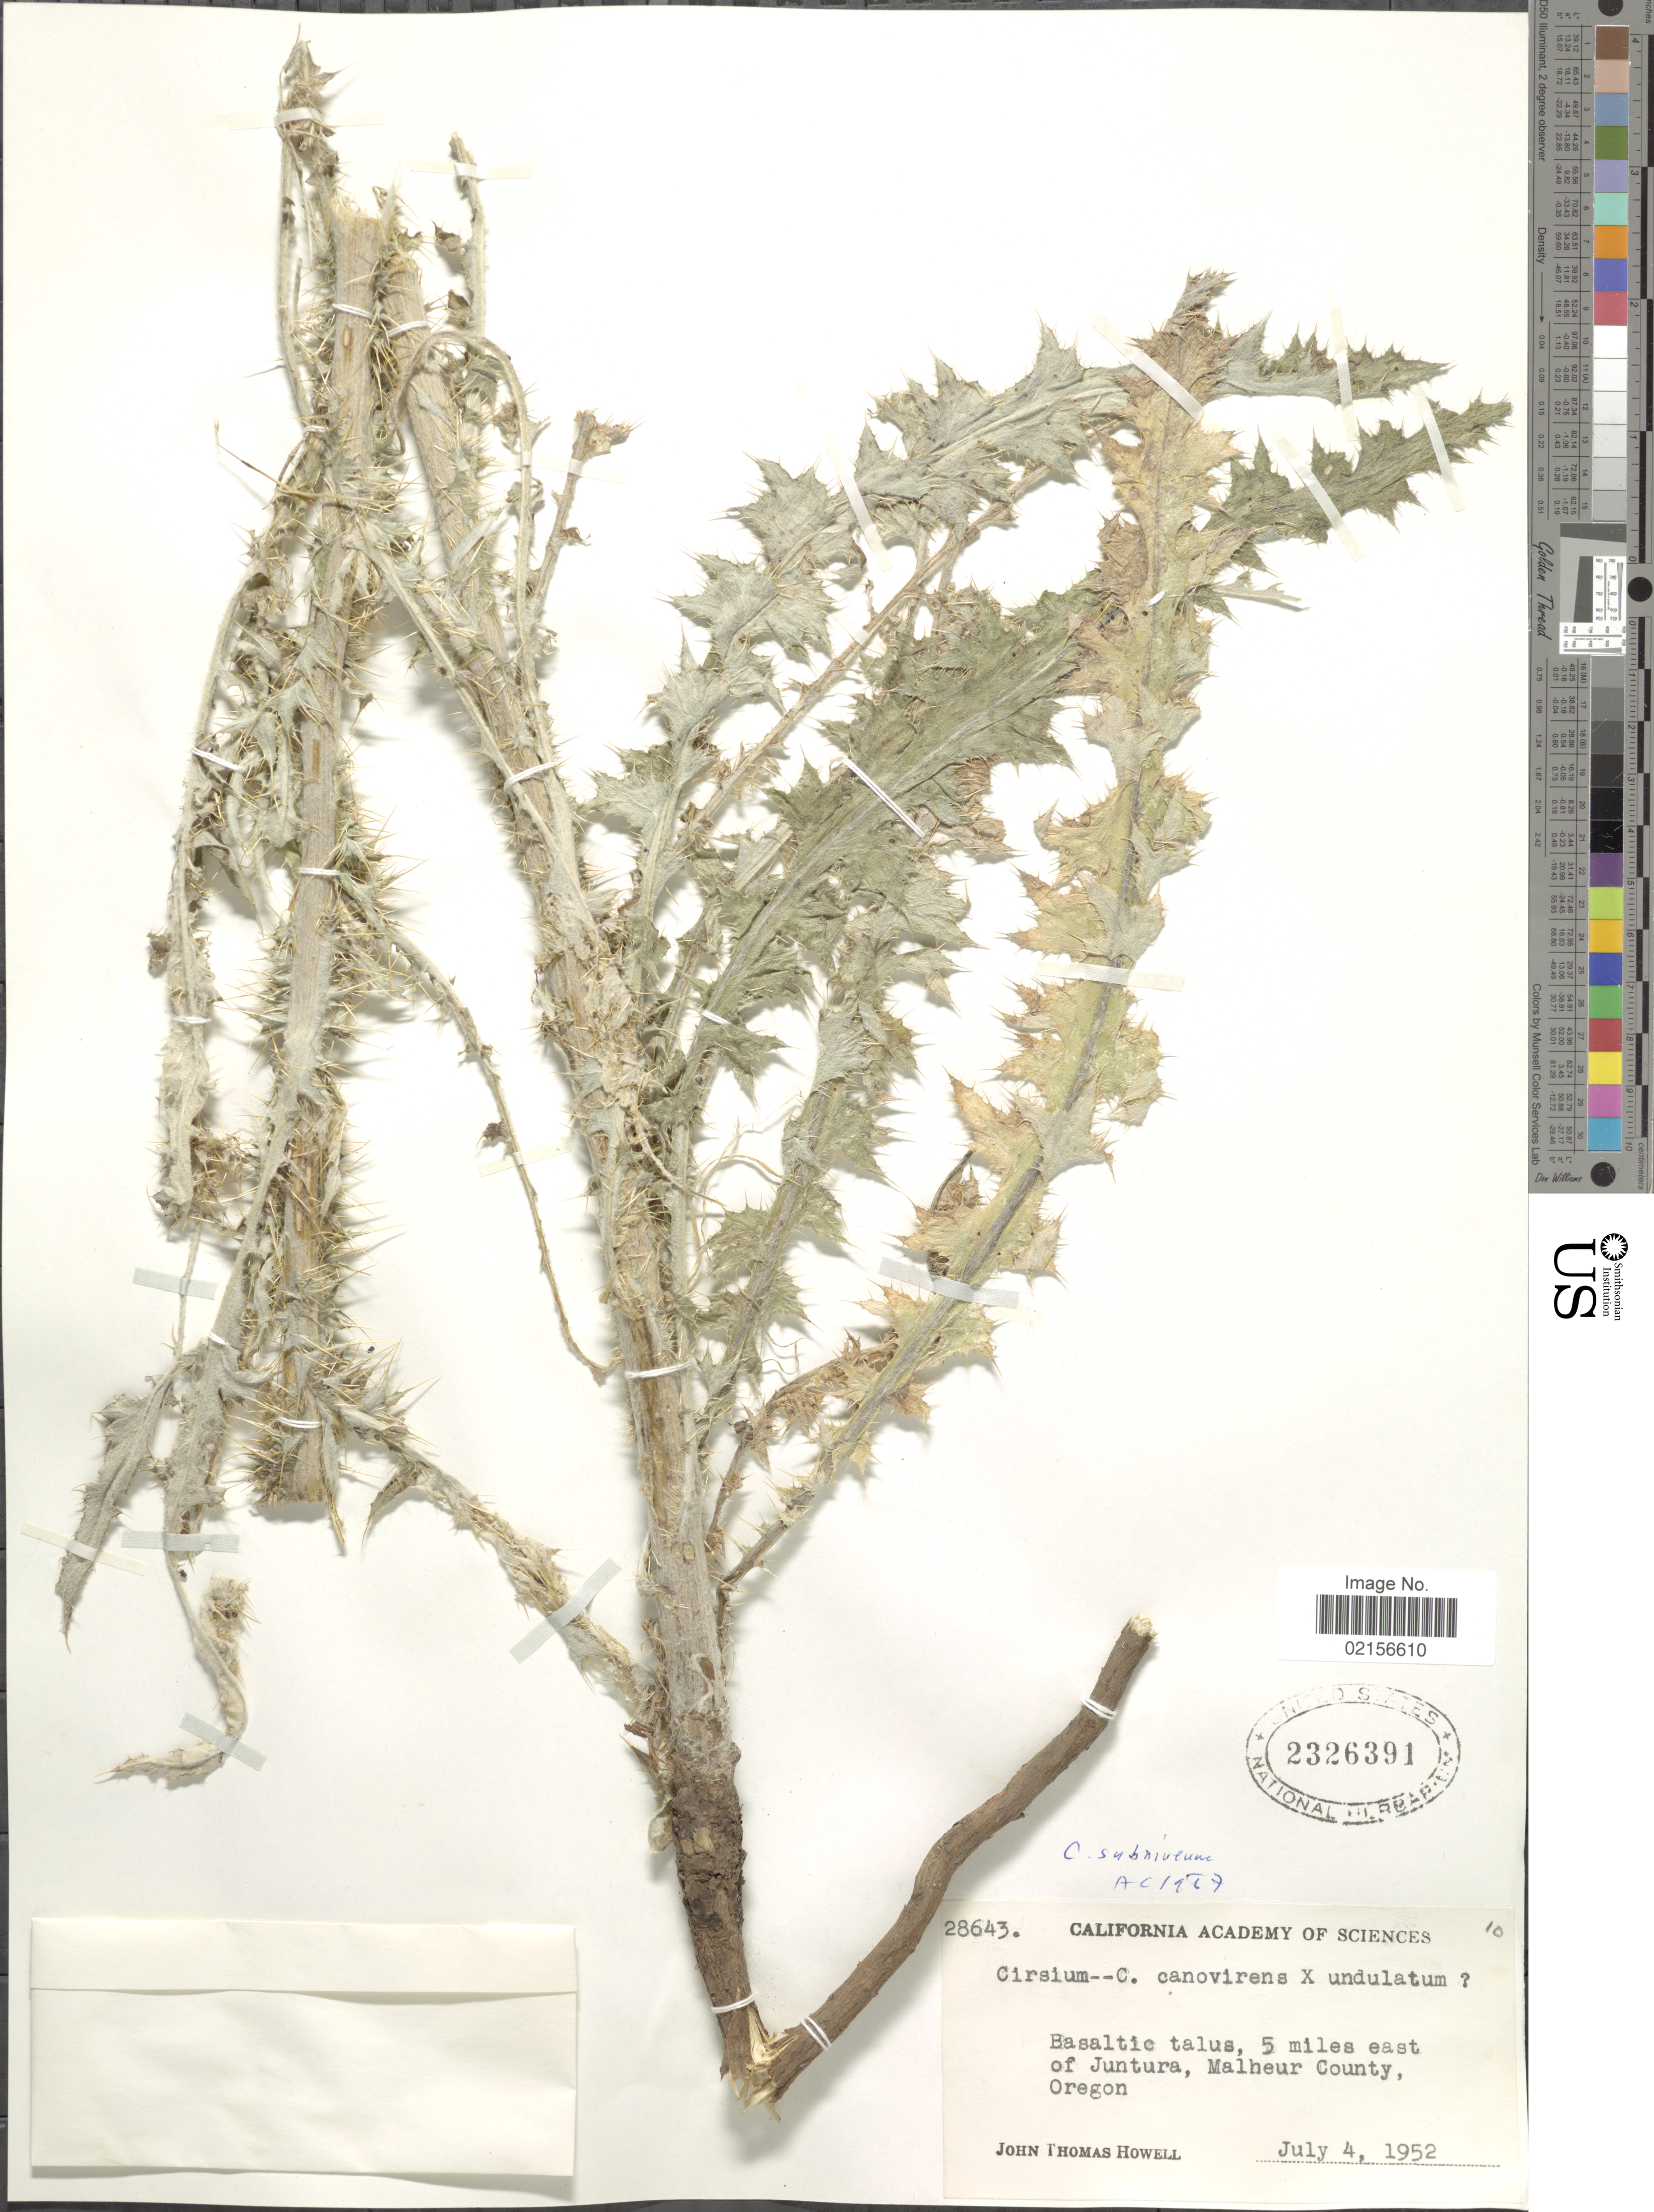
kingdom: Plantae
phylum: Tracheophyta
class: Magnoliopsida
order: Asterales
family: Asteraceae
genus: Cirsium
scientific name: Cirsium canovirens x C. undulatum (Nutt.) Spreng.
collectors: J. T. Howell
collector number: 28643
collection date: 1952-07-04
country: United States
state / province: Oregon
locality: Basaltic talus, 5 miles east of Juntura, Malheur County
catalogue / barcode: US 2326391